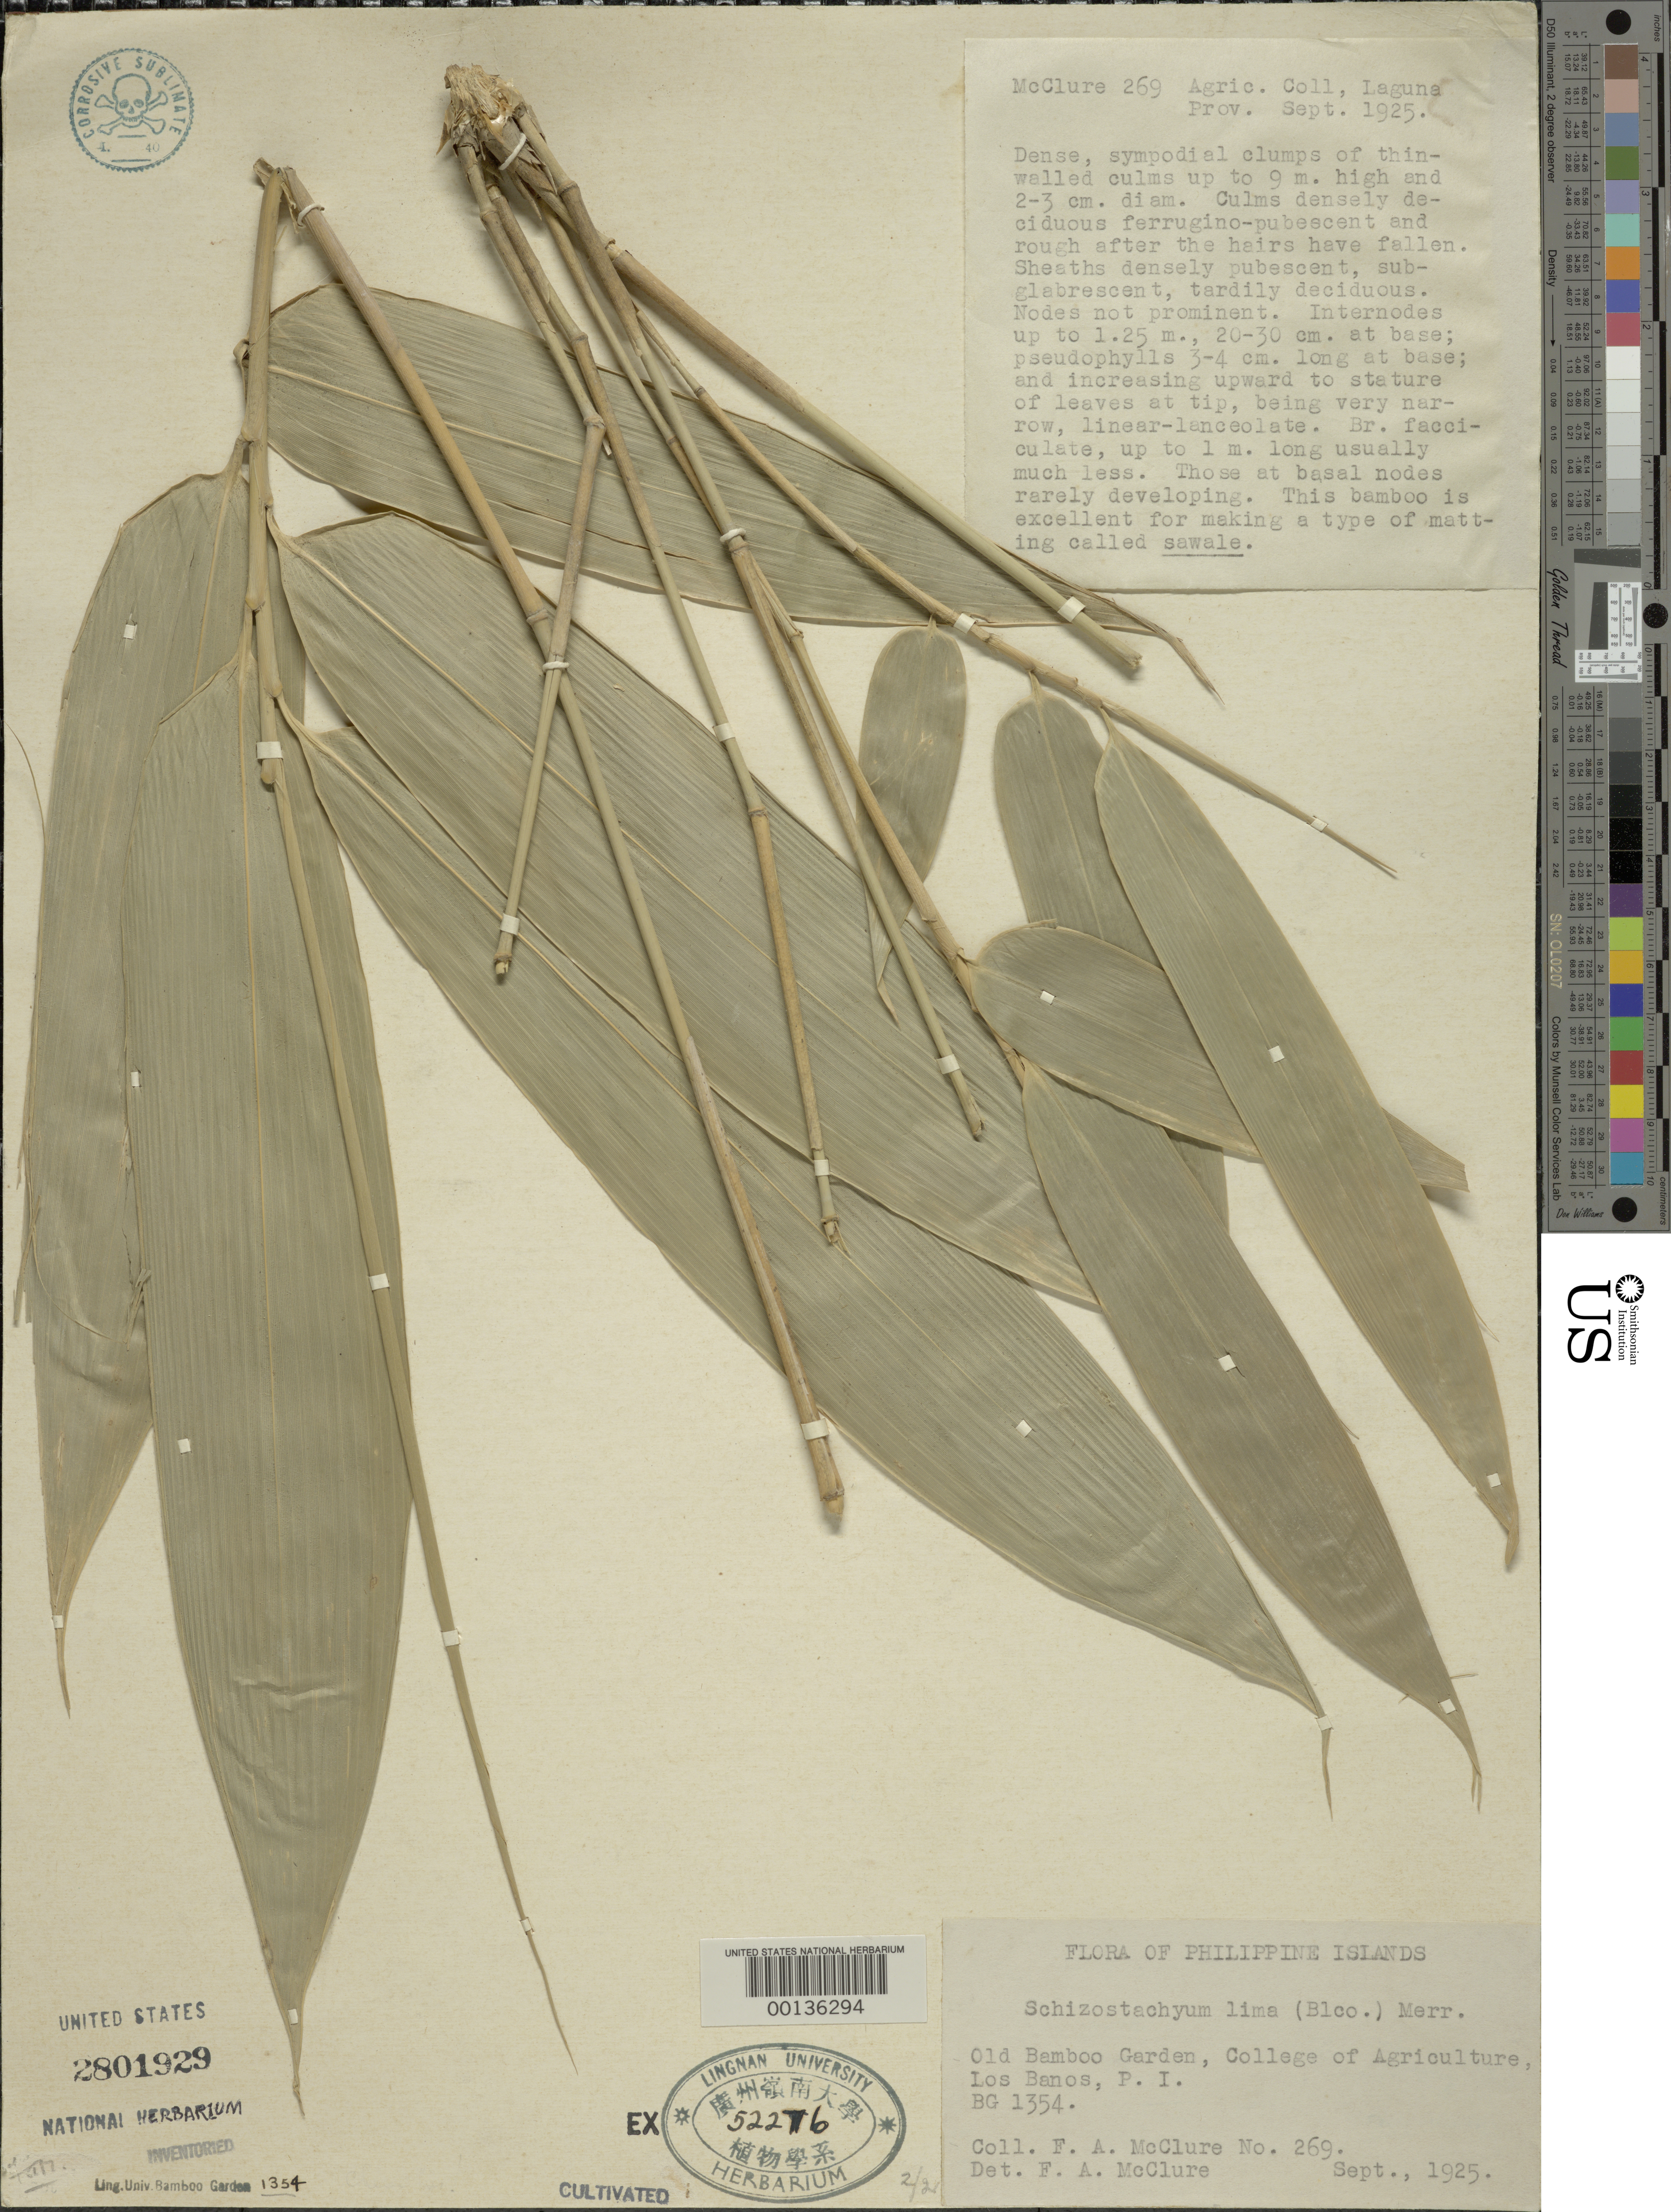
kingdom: Plantae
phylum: Tracheophyta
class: Liliopsida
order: Poales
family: Poaceae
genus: Schizostachyum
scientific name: Schizostachyum lima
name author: (Blanco) Merr.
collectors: F. A. McClure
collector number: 269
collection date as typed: Sep 1925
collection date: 1925-09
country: Philippines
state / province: Calabarzon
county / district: Laguna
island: Luzon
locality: Los banos, college of agric., bg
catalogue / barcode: US 2801929